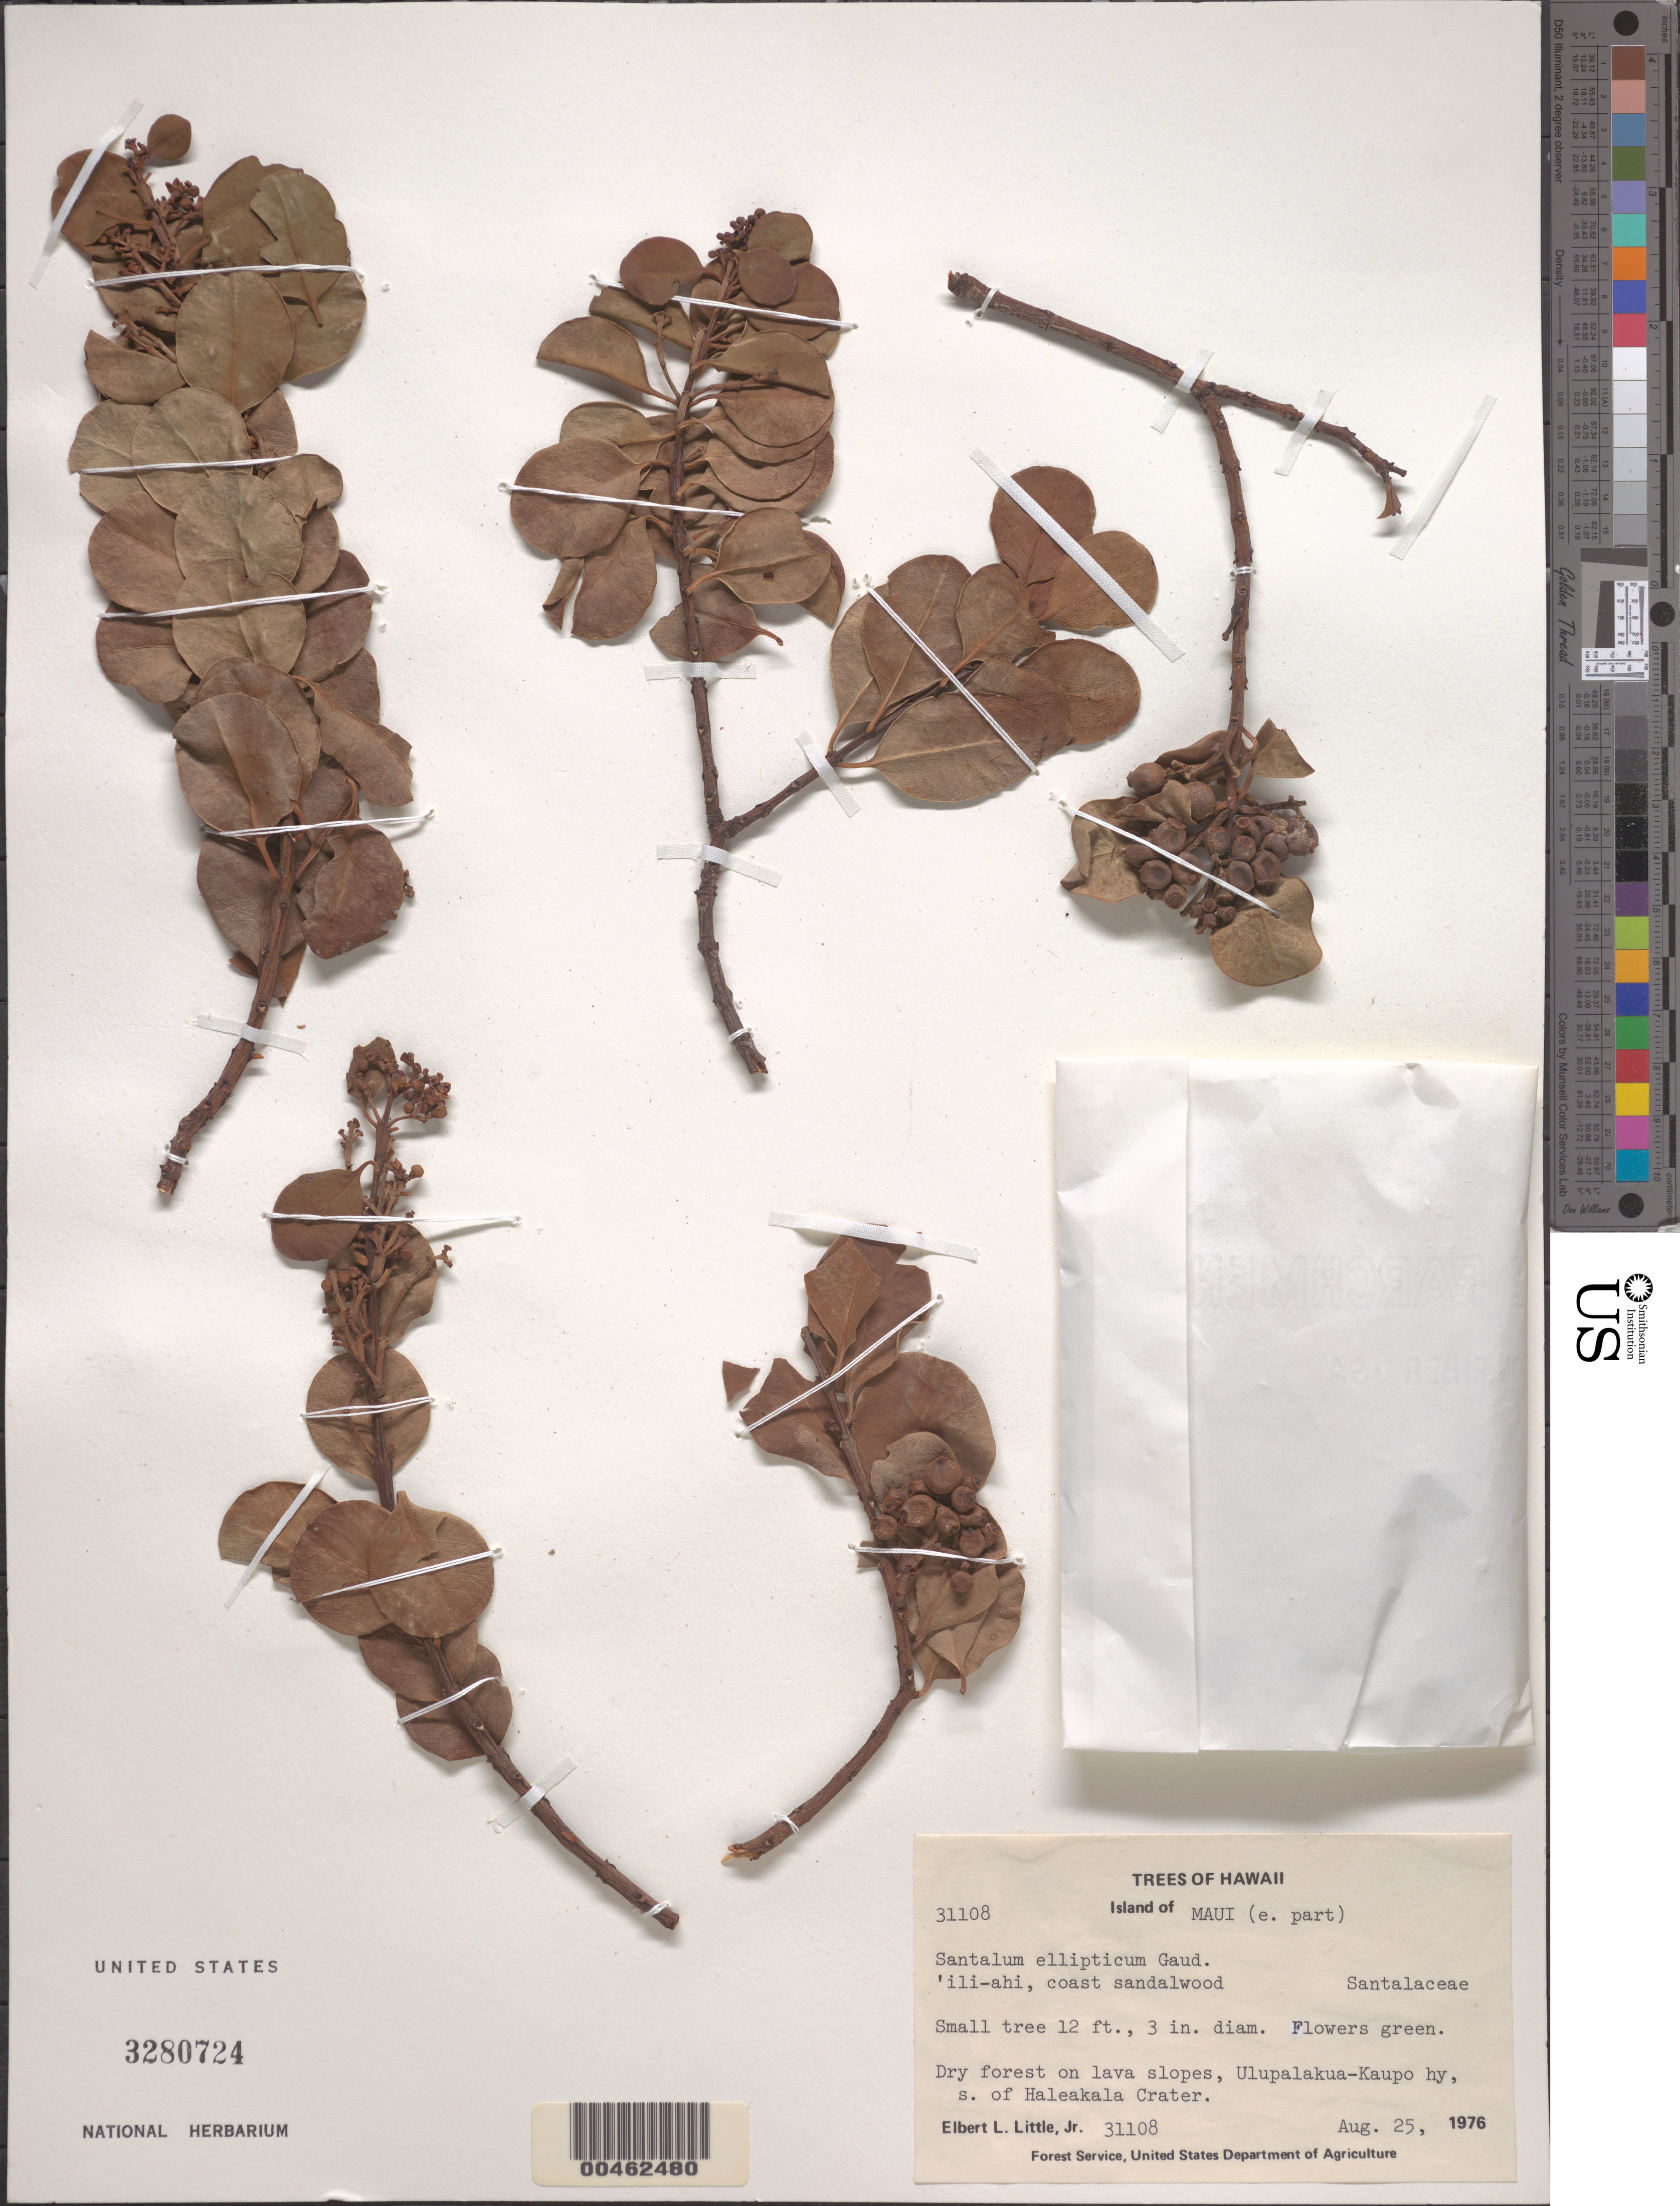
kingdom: Plantae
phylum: Tracheophyta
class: Magnoliopsida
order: Santalales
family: Santalaceae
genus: Santalum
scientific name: Santalum ellipticum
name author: Gaudich.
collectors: E. L. Little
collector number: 31108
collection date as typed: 25 Aug 1976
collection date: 1976-08-25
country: United States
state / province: Hawaii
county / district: Maui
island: Maui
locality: E part of Maui, Ulupalakua-Kaupo Hwy, S of Haleakala Crater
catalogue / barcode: US 3280724